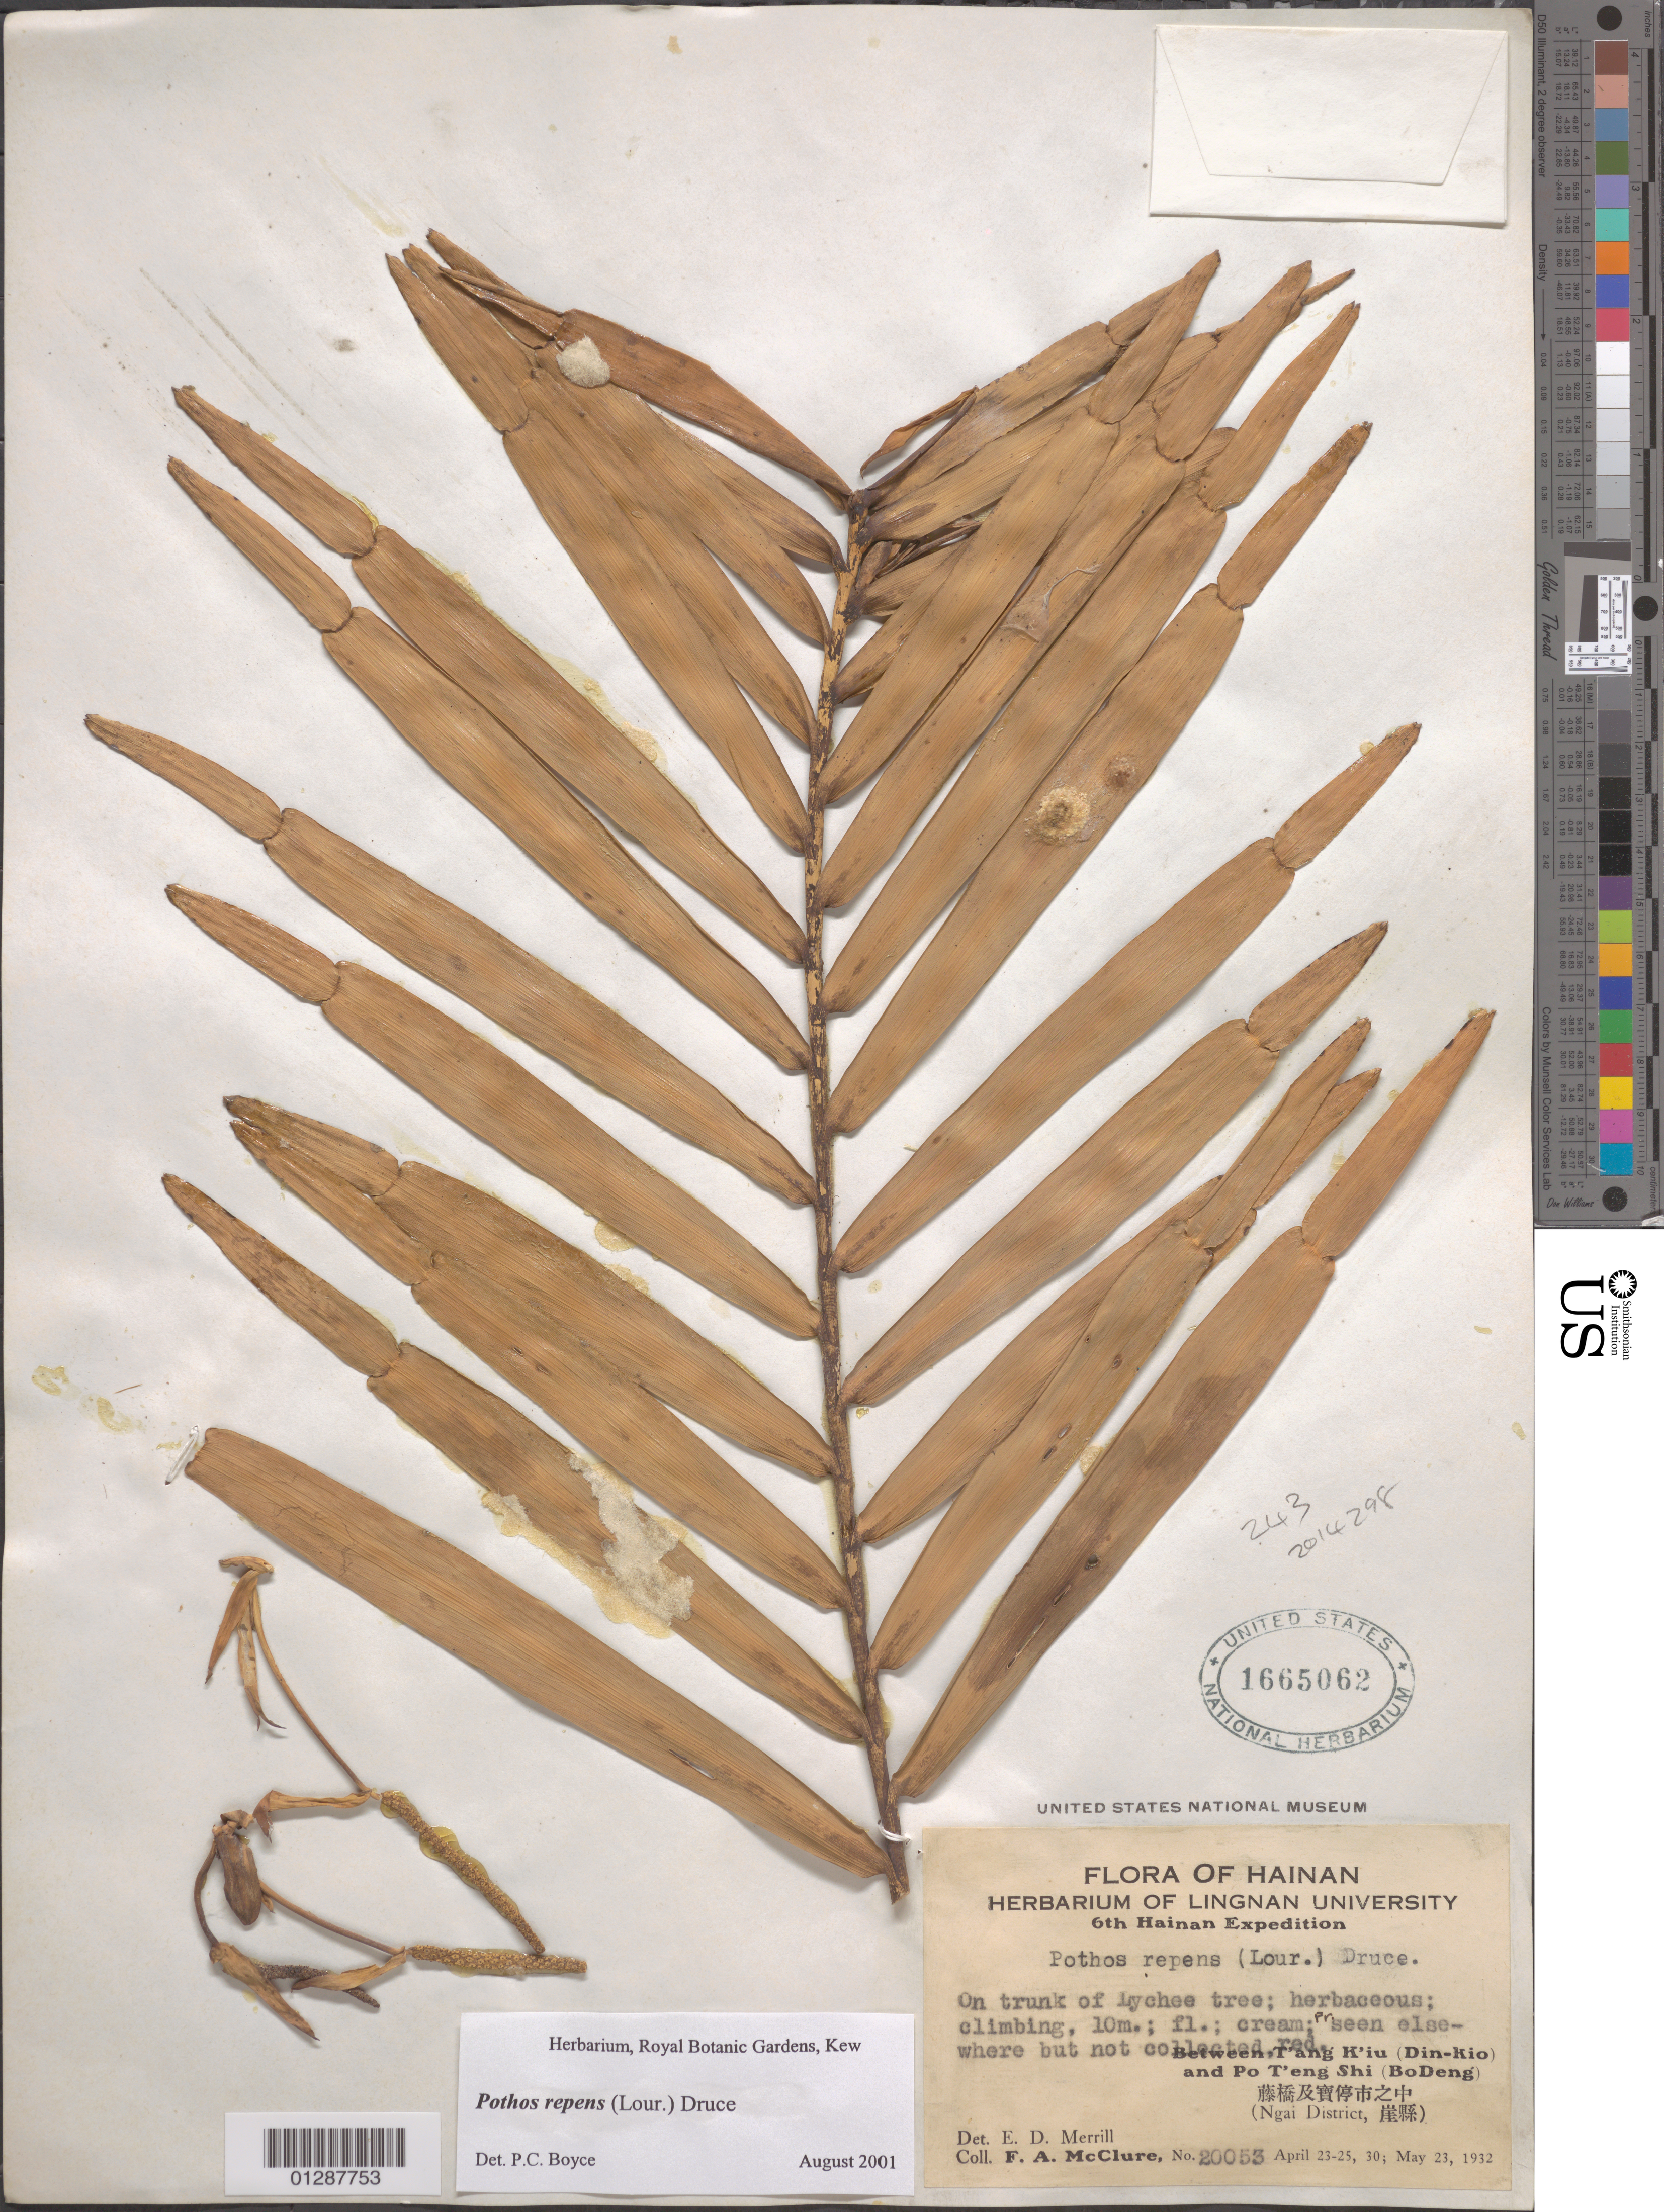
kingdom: Plantae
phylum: Tracheophyta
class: Liliopsida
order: Alismatales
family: Araceae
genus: Pothos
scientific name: Pothos repens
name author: (Lour.) Druce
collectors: F. A. McClure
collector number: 20053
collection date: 1932-04-23/1932-05-23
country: China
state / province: Hainan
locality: Sanya City Prefecture; Yazhou District; between T'ang K'iu & Po T'eng Shi (Din-Kio & BoDeng)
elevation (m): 10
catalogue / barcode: US 1665062